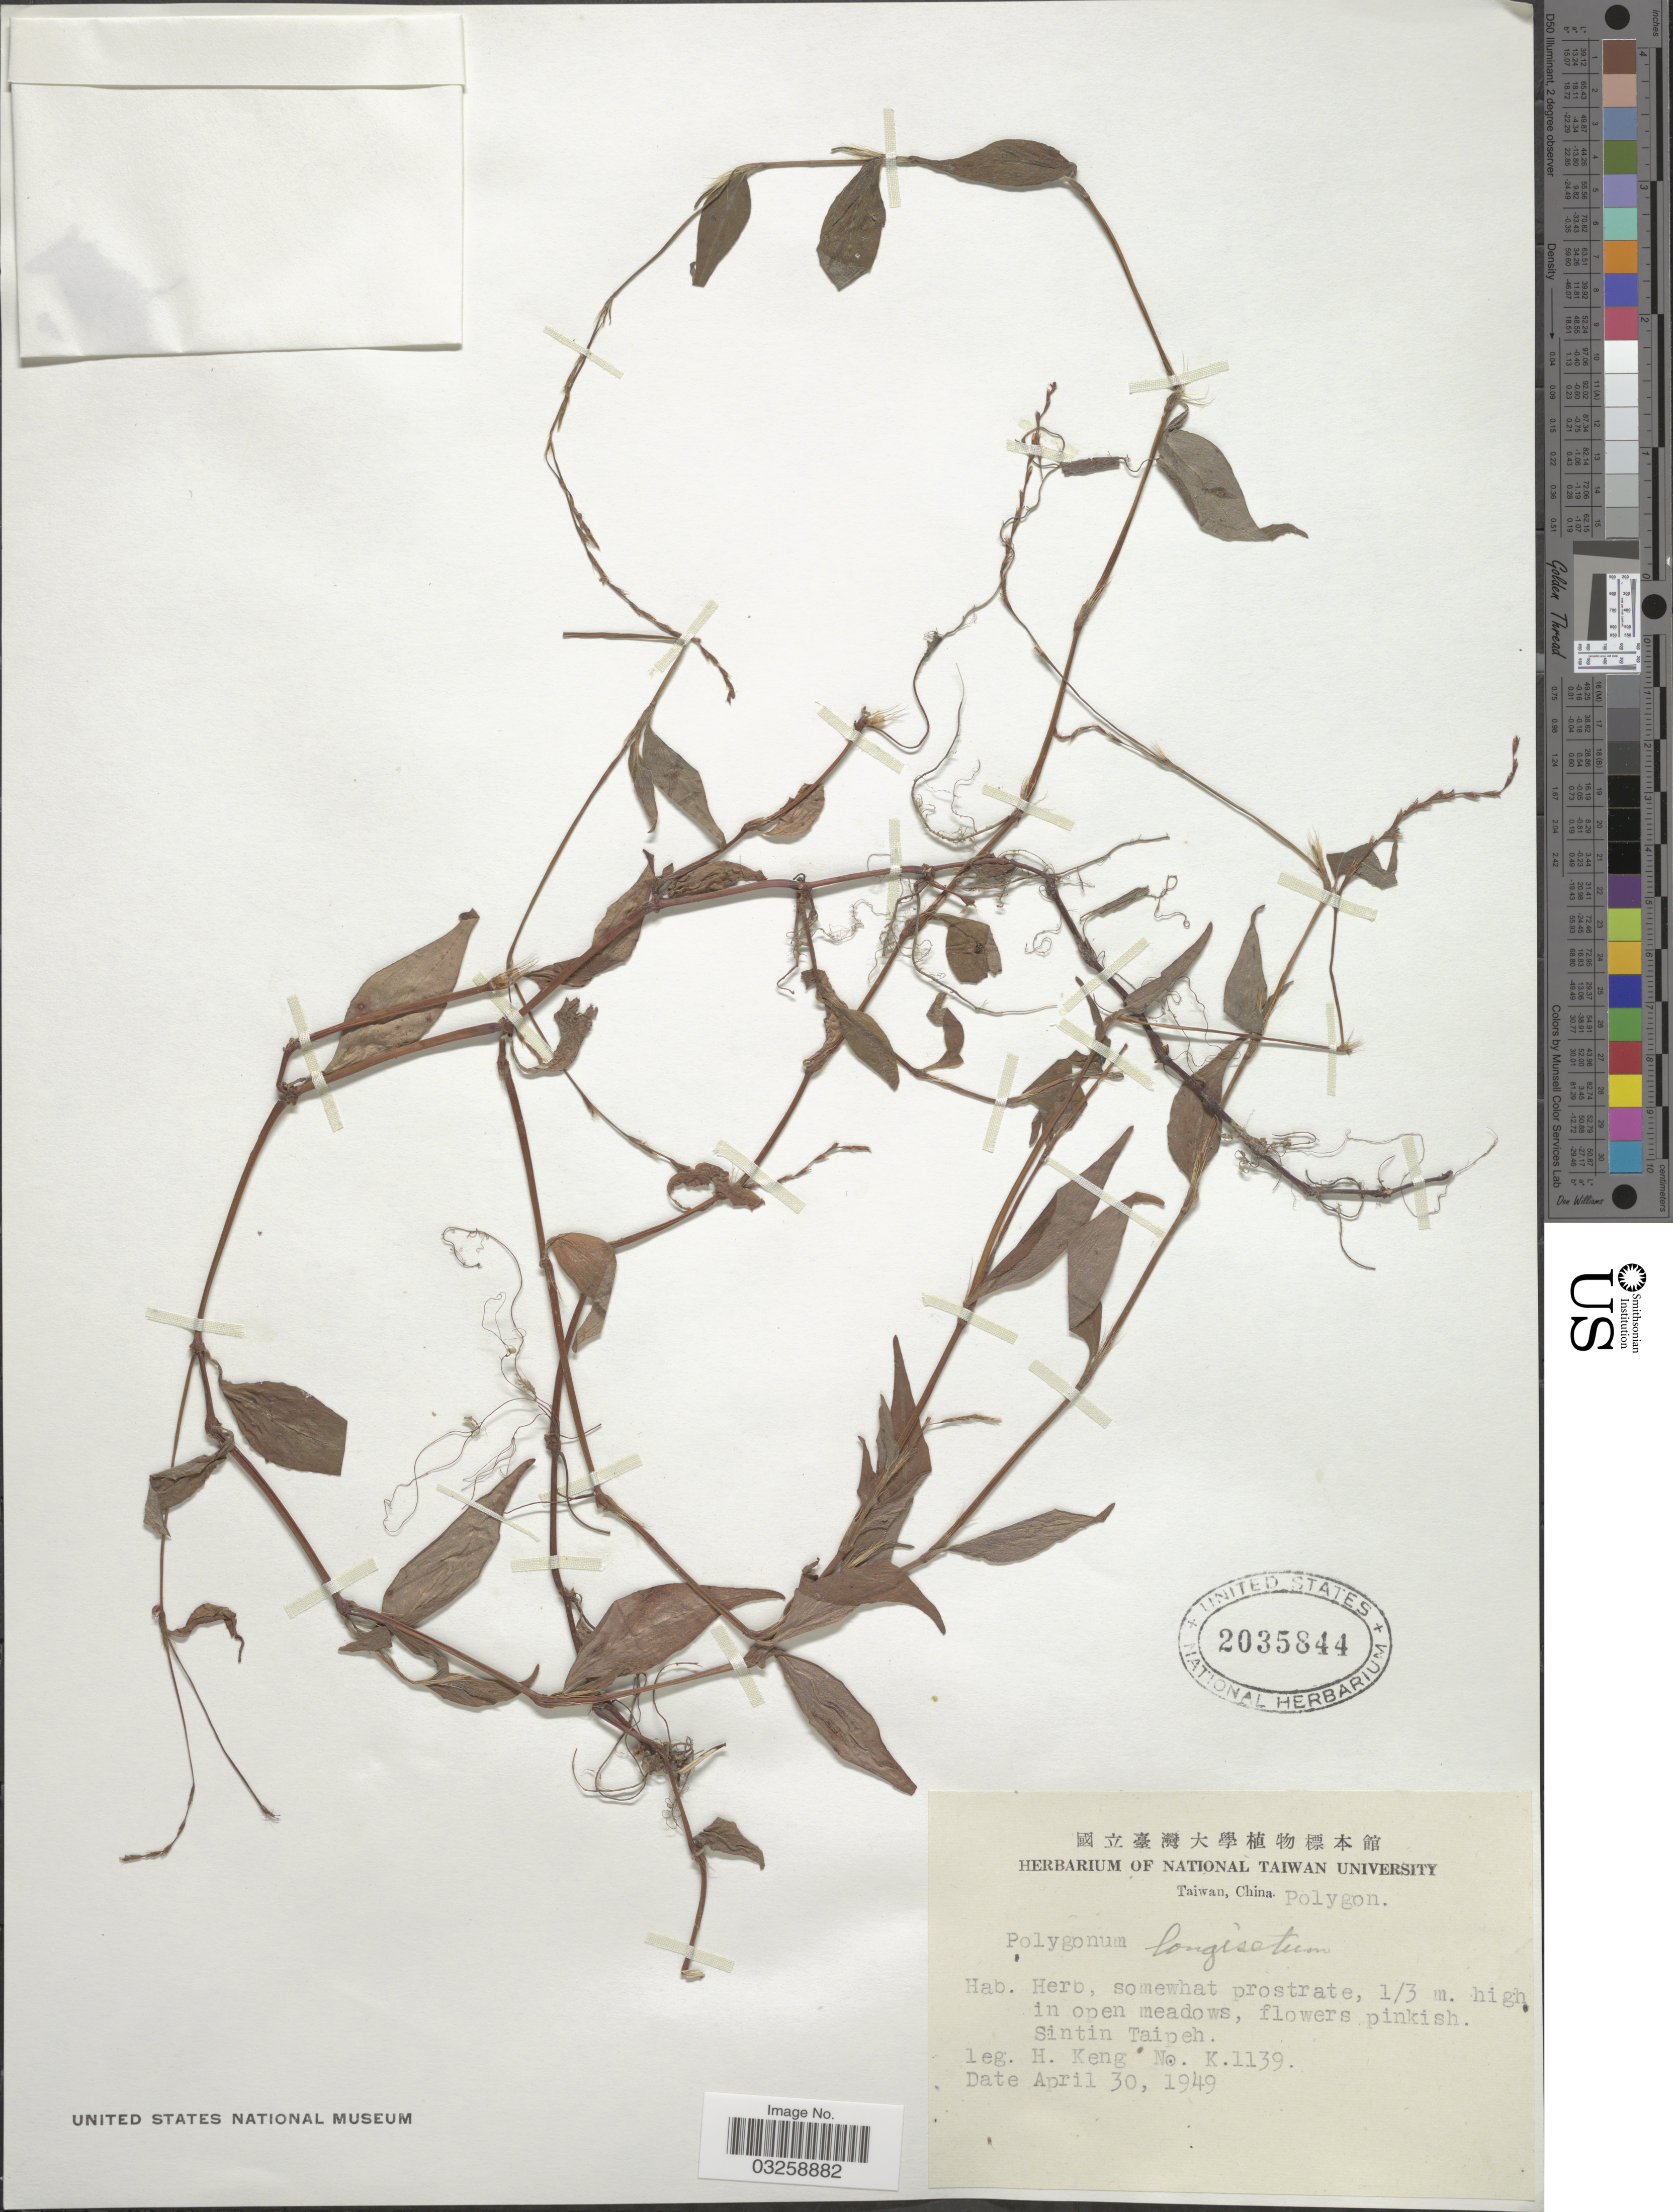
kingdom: Plantae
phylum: Tracheophyta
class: Magnoliopsida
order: Caryophyllales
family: Polygonaceae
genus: Polygonum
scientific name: Polygonum longisetum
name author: Bruijn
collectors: H. Keng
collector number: K1139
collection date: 1949-04-30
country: Taiwan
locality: Sintin Taipeh.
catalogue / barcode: US 2035844